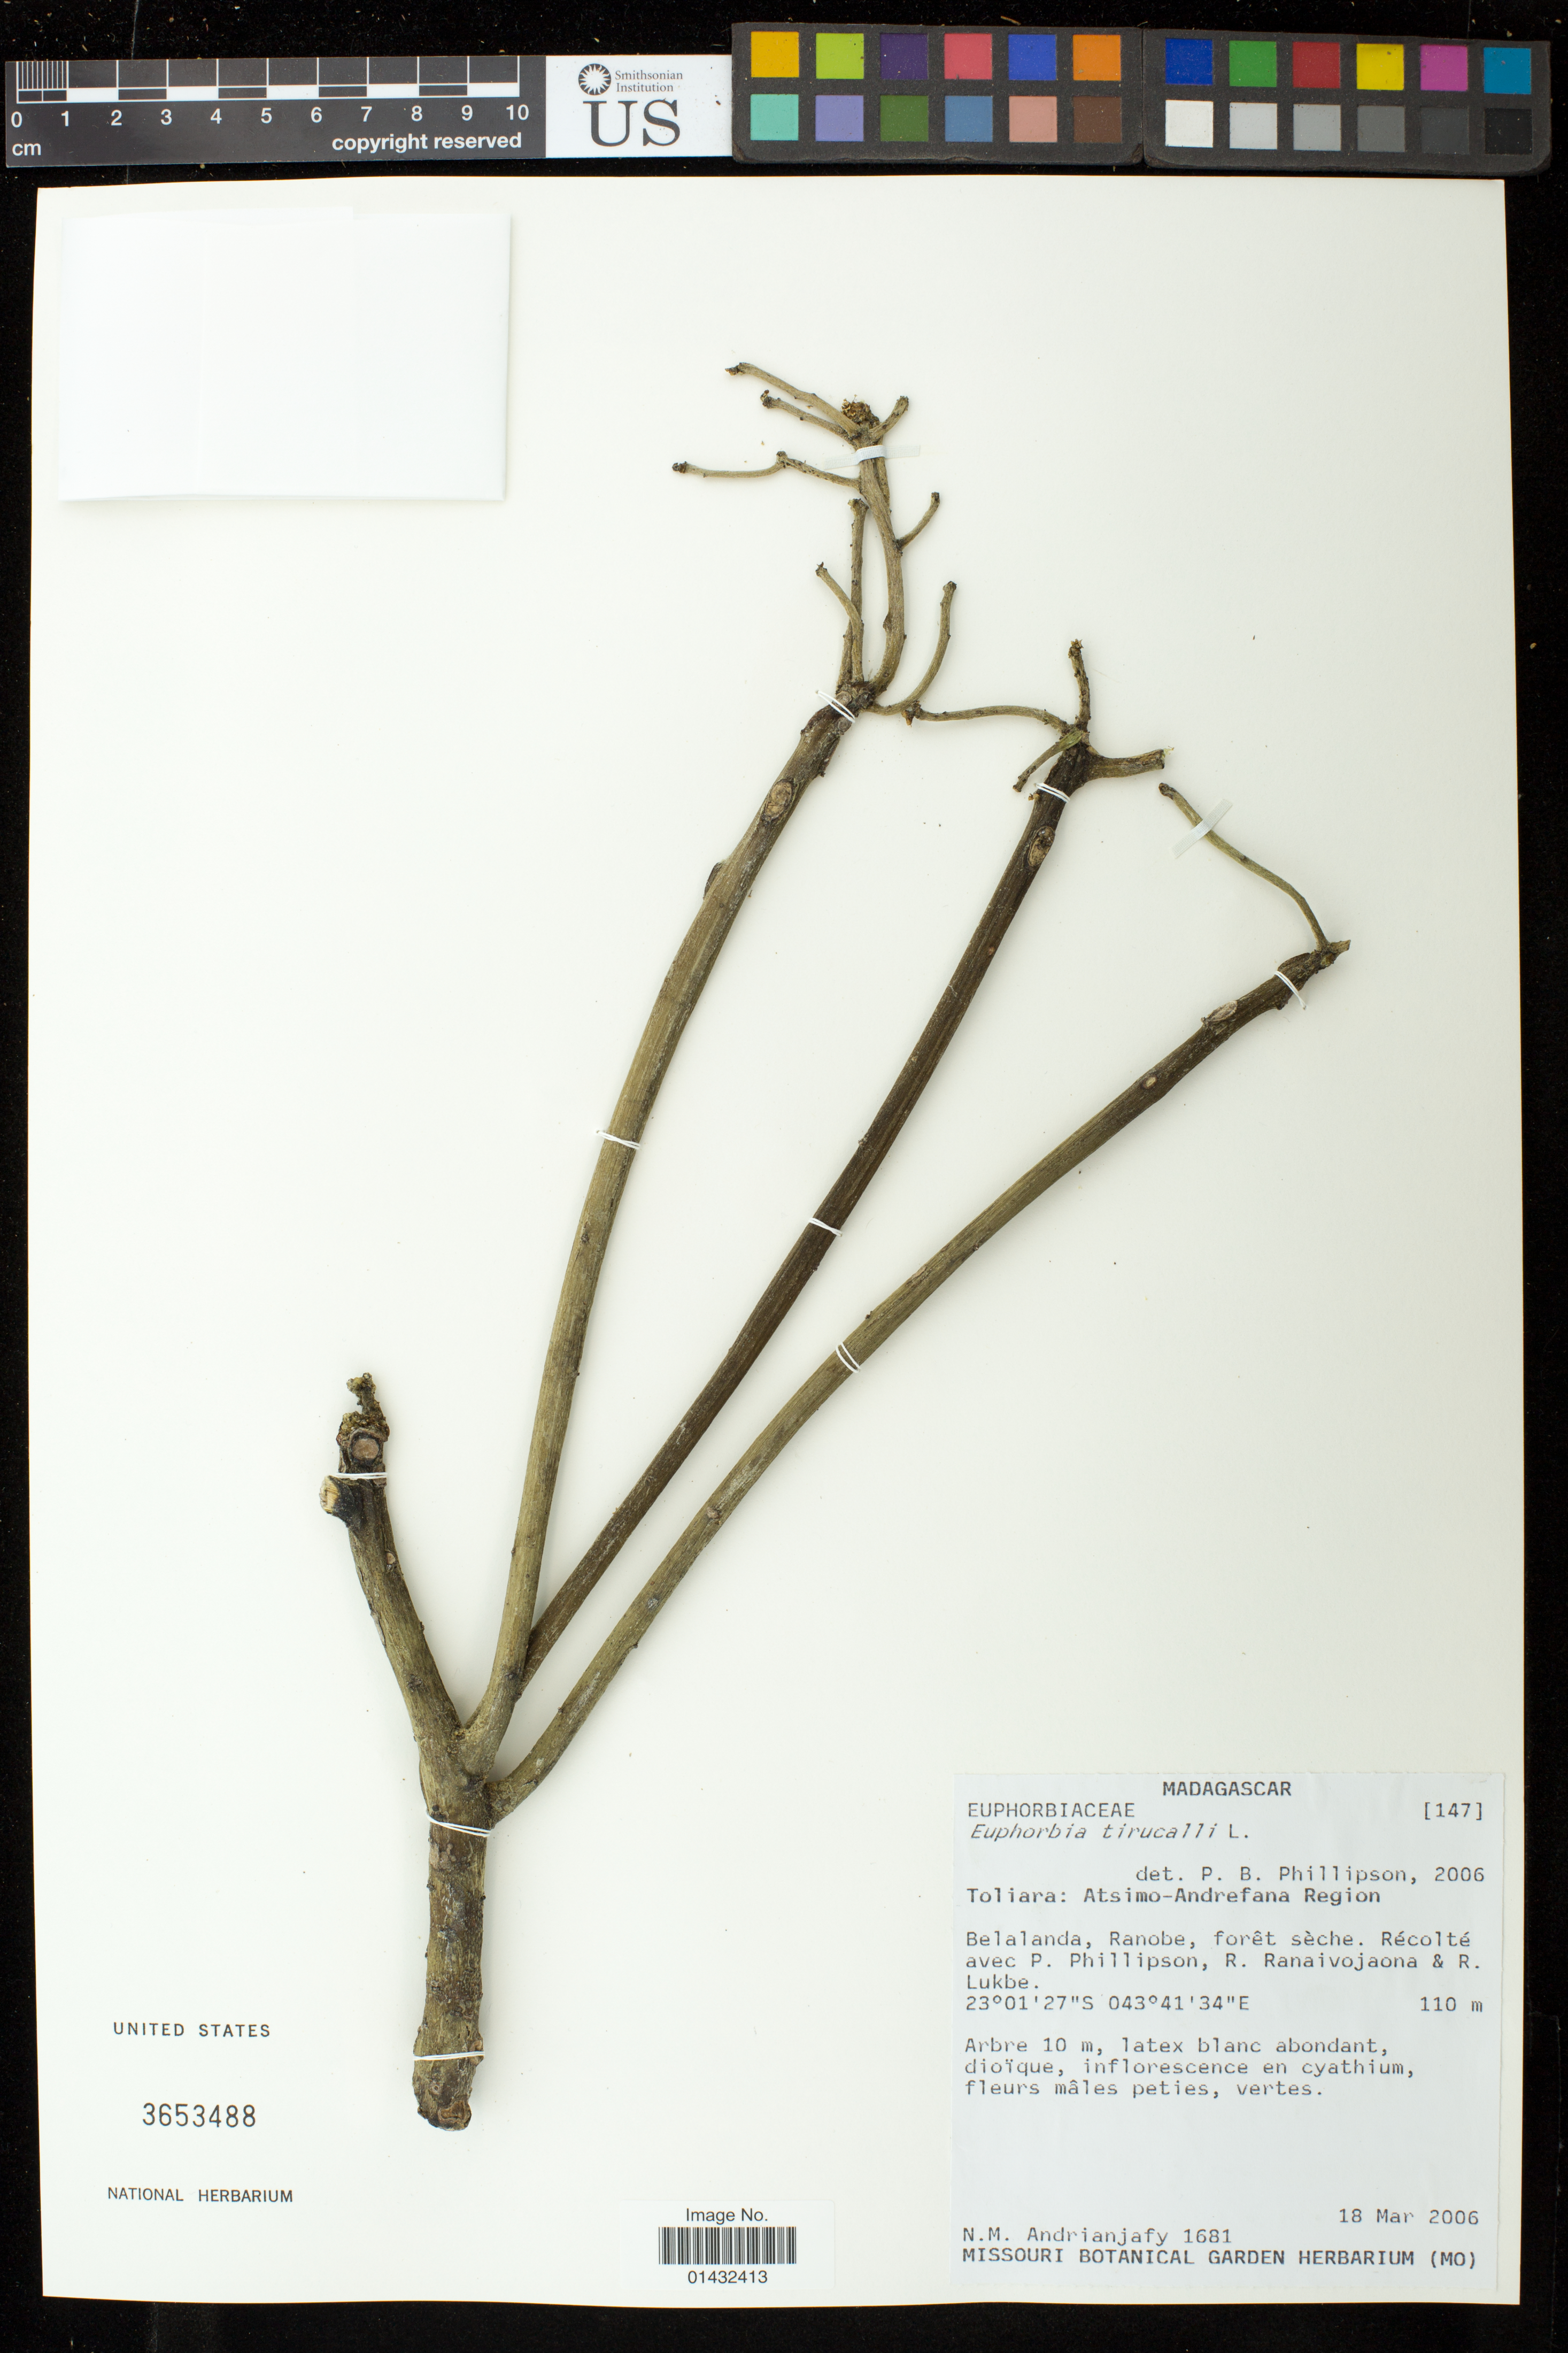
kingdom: Plantae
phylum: Tracheophyta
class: Magnoliopsida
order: Malpighiales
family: Euphorbiaceae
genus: Euphorbia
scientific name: Euphorbia tirucalli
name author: L.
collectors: N. M. Andrianjafy, P. B. Phillipson, R. Ranaivojaona & R. Lukbe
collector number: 1681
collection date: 2006-03-18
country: Madagascar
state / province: Atsimo-Andrefana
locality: Belalanda, Ranobe, foret seche.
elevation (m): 110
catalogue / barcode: US 3653488